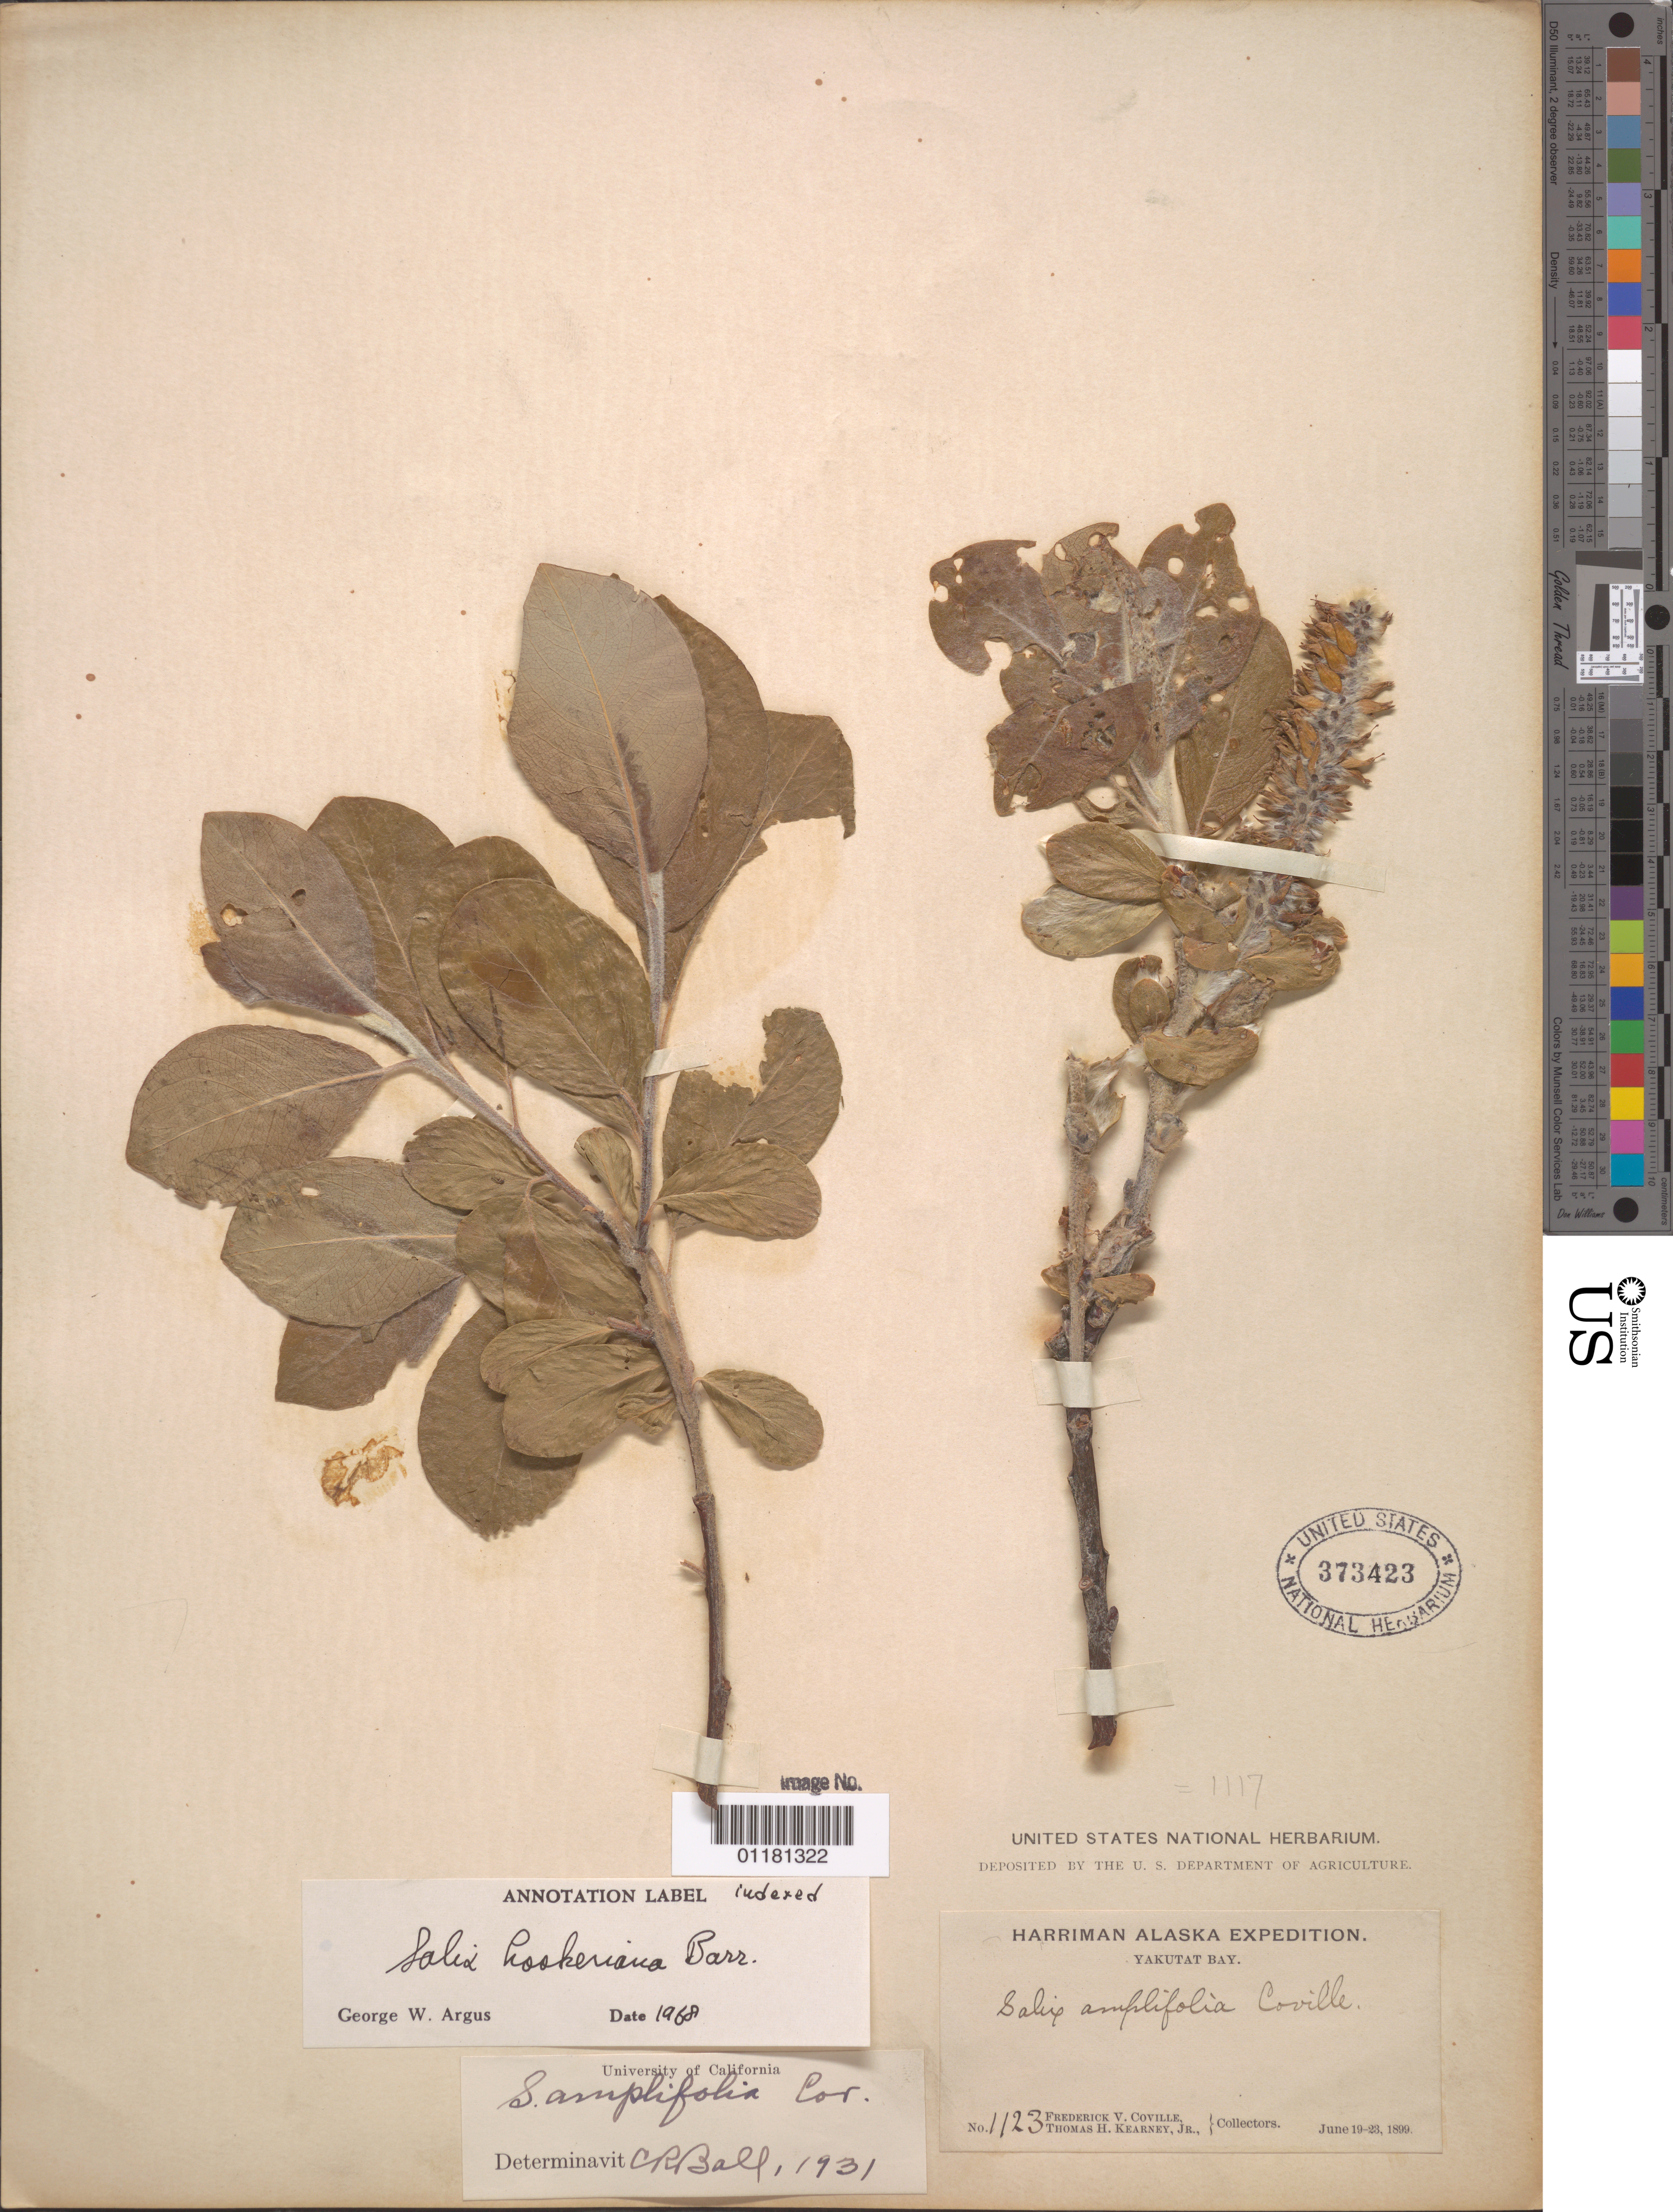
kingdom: Plantae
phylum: Tracheophyta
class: Magnoliopsida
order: Malpighiales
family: Salicaceae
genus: Salix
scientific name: Salix hookeriana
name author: Barratt ex Hook.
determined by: Argus, G. W.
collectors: F. V. Coville & T. H. Kearney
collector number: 1123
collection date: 1899-06-19/1899-06-23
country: United States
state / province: Alaska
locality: Yakutat Bay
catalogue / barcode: US 373423